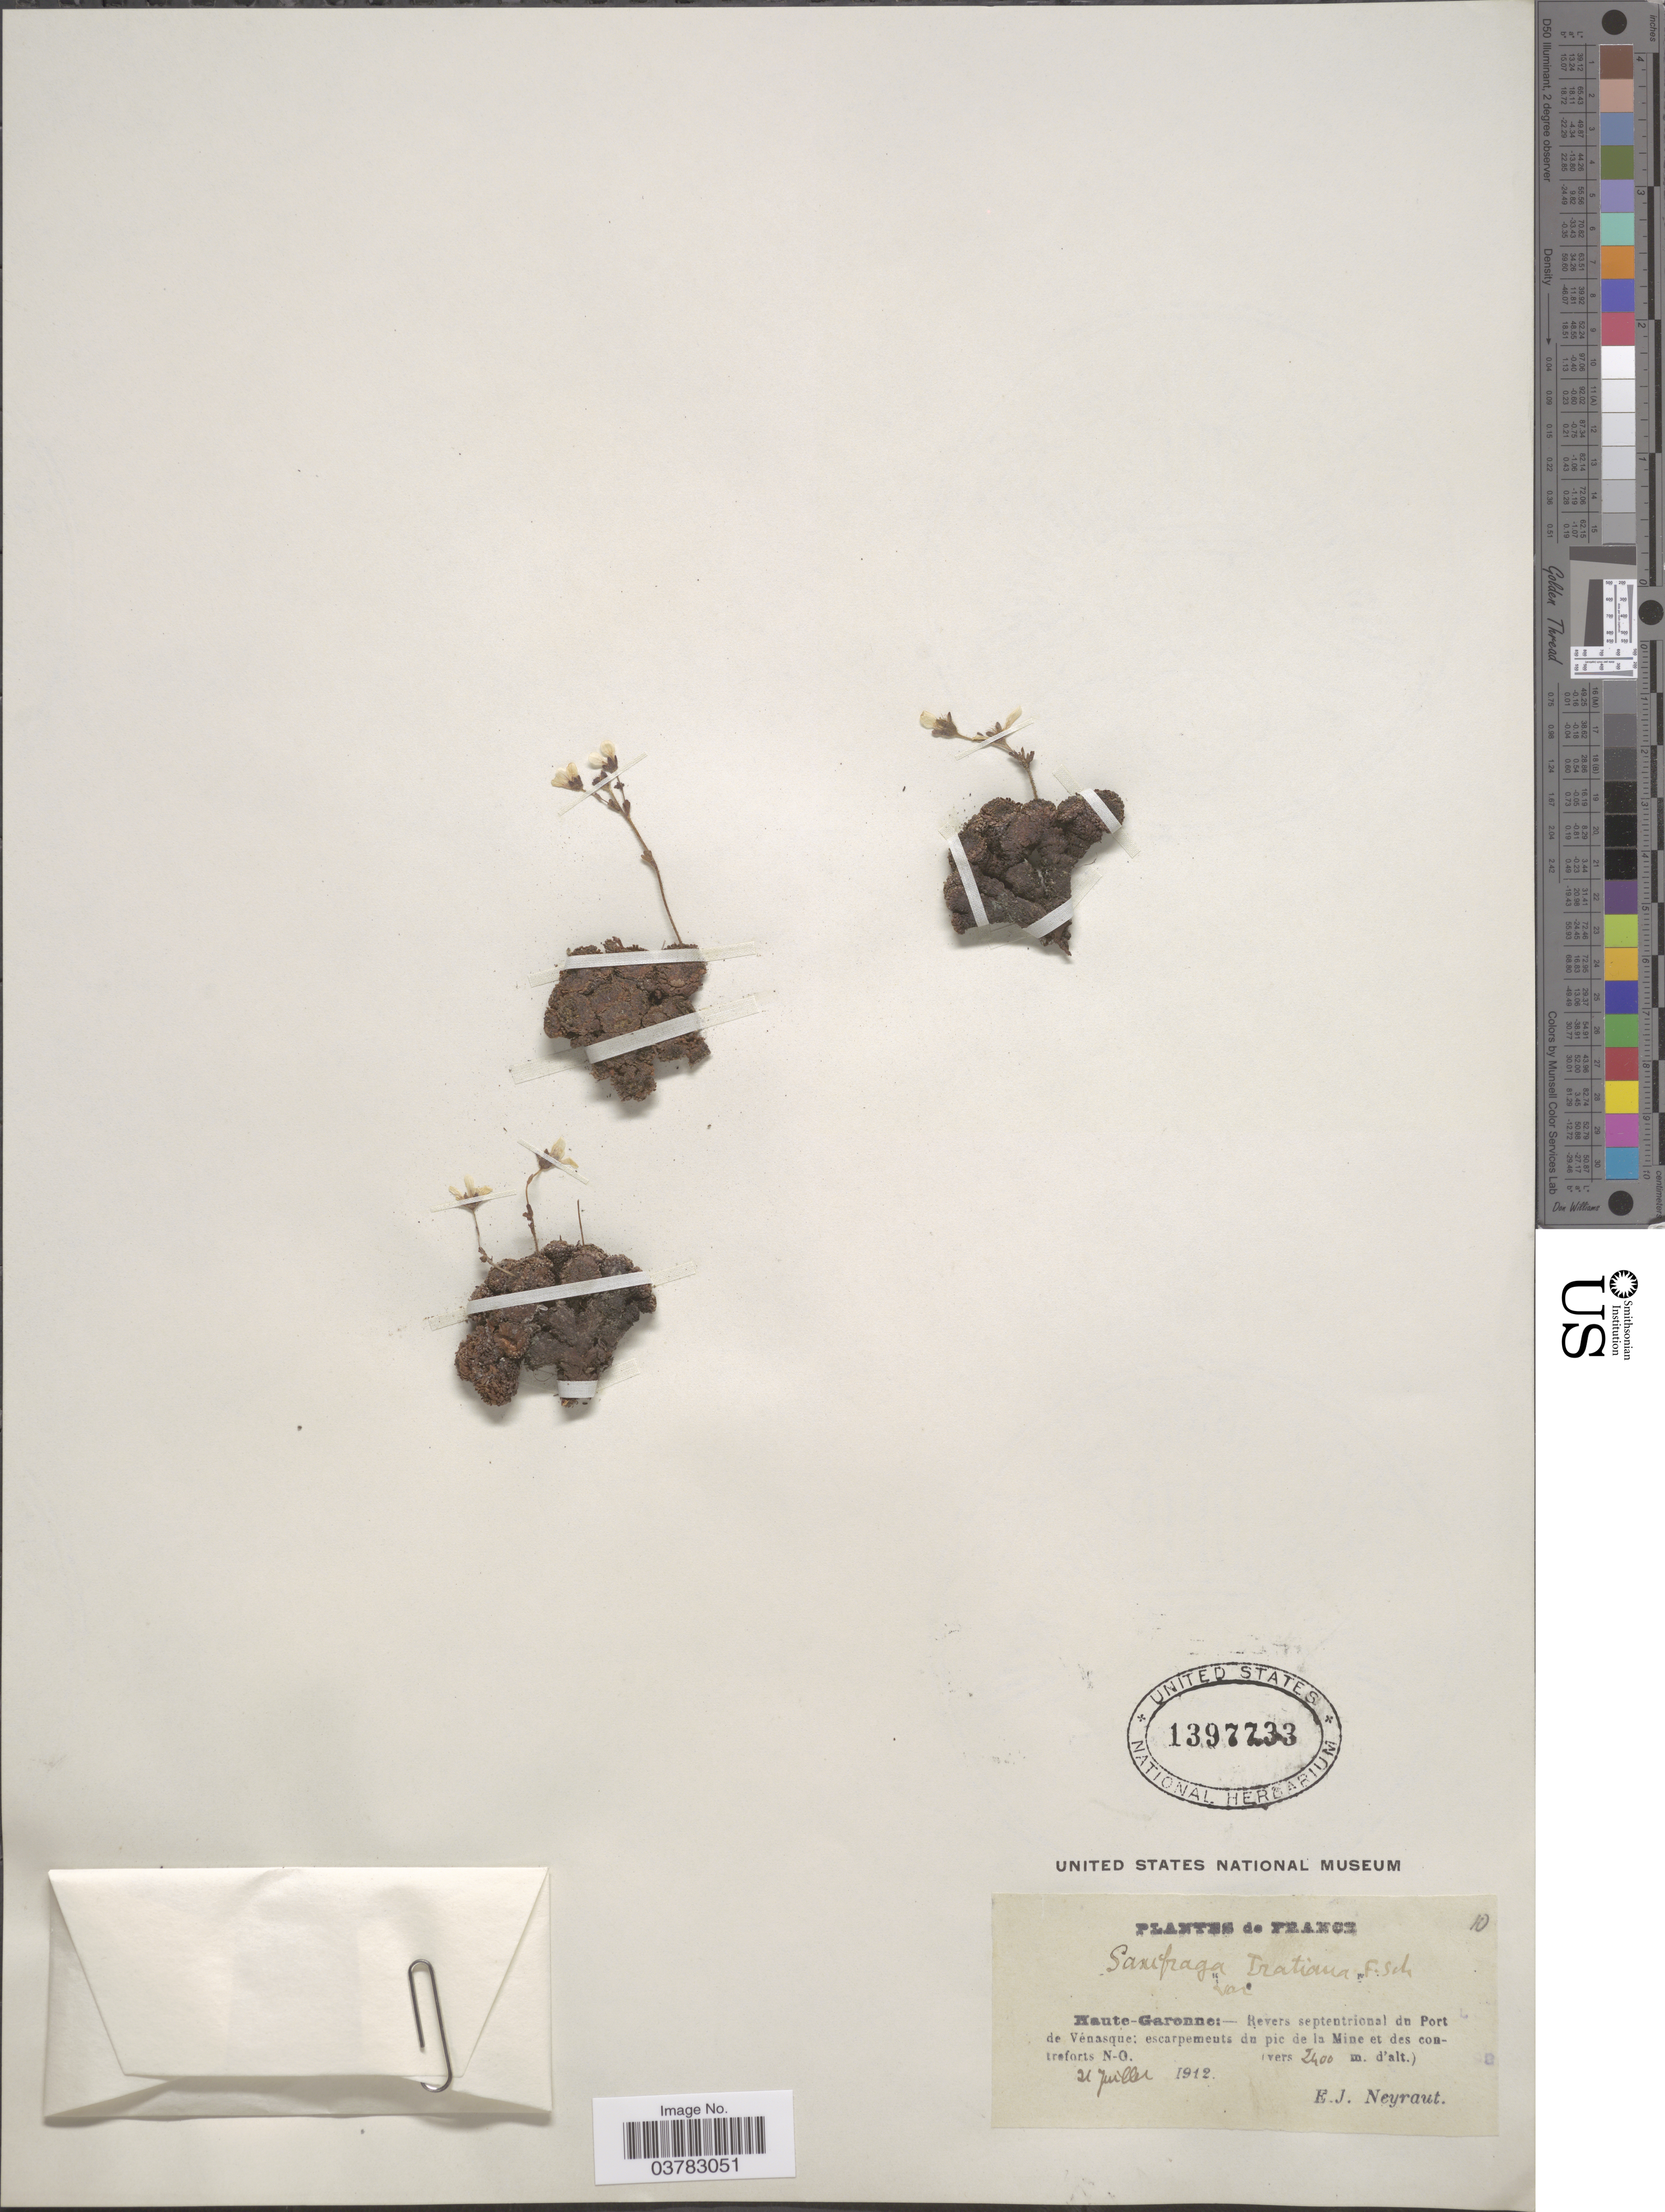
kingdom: Plantae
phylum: Tracheophyta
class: Magnoliopsida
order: Saxifragales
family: Saxifragaceae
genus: Saxifraga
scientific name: Saxifraga iratiana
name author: F.W. Schultz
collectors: E. Neyraut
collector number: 10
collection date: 1912-07-21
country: France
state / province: Occitanie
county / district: Haute-Garonne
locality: Haute-Garonne: Revers septentrional du Port de Vénasque: escarpements du pic de la Mine et des contreforts N-O.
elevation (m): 2400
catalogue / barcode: US 1397733